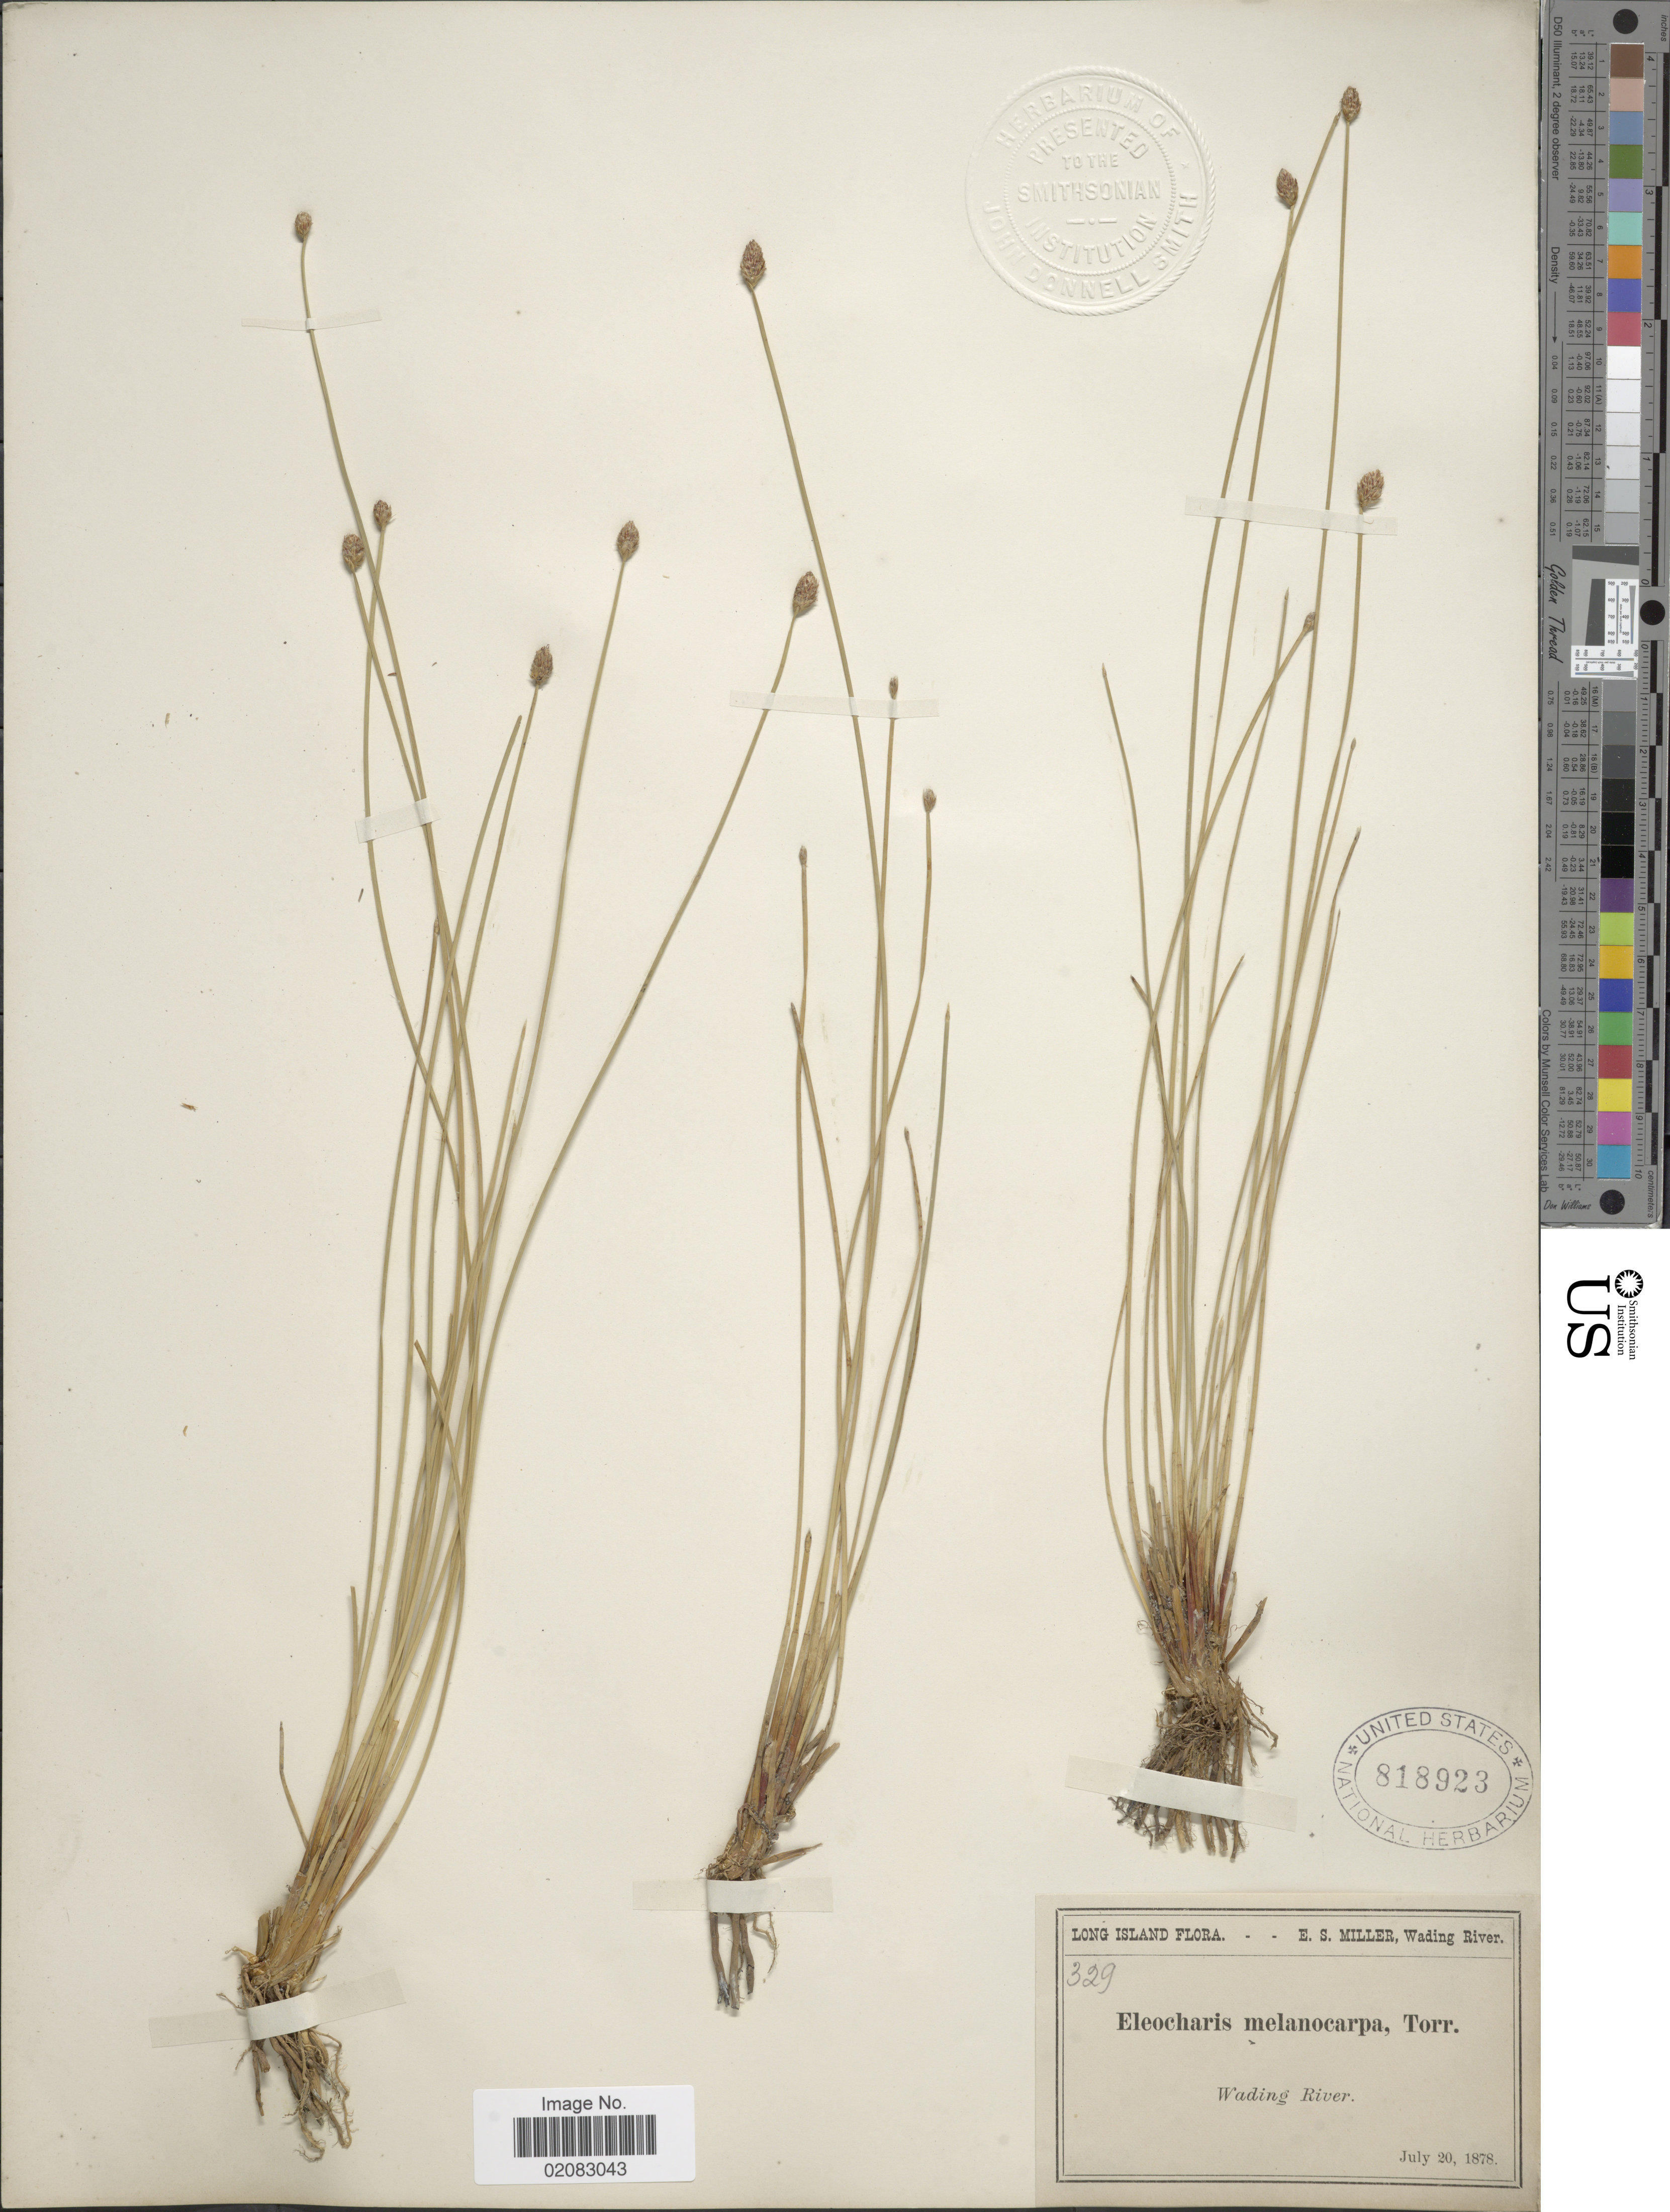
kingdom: Plantae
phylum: Tracheophyta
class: Liliopsida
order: Poales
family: Cyperaceae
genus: Eleocharis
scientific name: Eleocharis melanocarpa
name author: Torr.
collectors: E. S. Miller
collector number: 329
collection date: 1878-07-20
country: United States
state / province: New York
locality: Long Island, Wading River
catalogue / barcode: US 818923